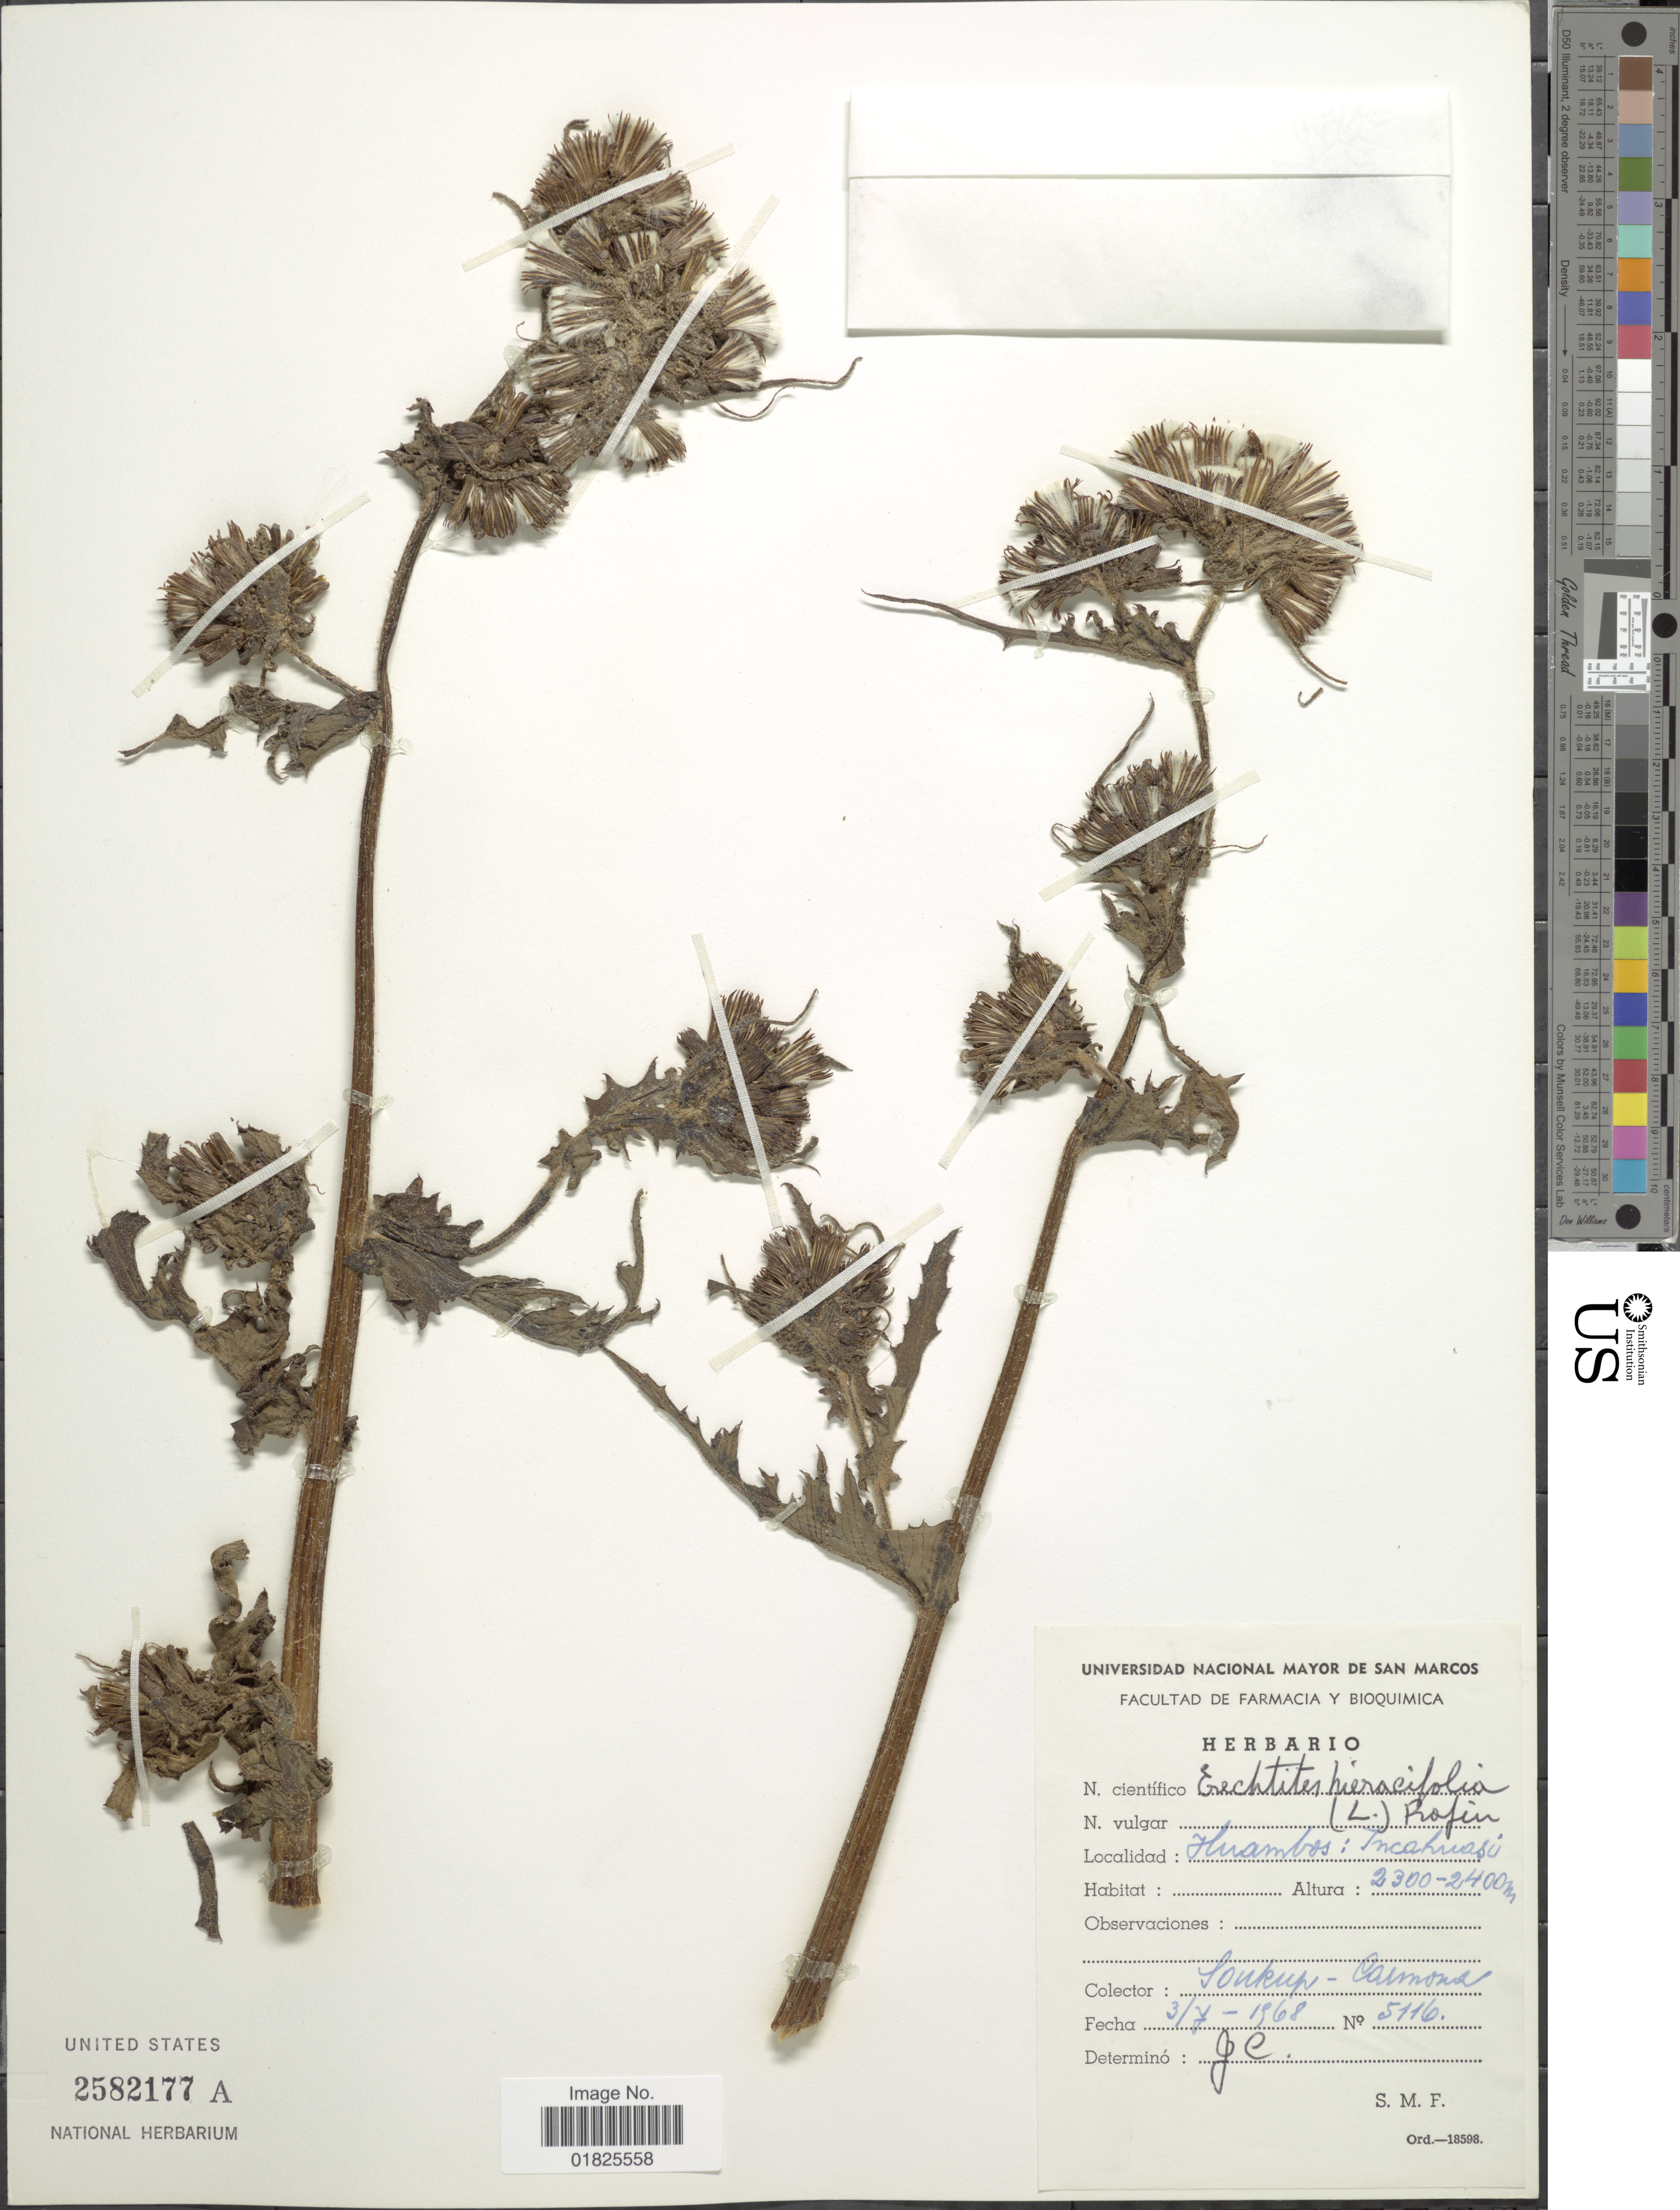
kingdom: Plantae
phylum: Tracheophyta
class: Magnoliopsida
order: Asterales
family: Asteraceae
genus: Erechtites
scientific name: Erechtites hieraciifolius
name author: (L.) Raf. ex DC.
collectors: -- Soukup & Carmona, --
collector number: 5116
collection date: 1868-07-03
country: Peru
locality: Incahuasi, Huambos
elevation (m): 2300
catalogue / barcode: US 2582177A